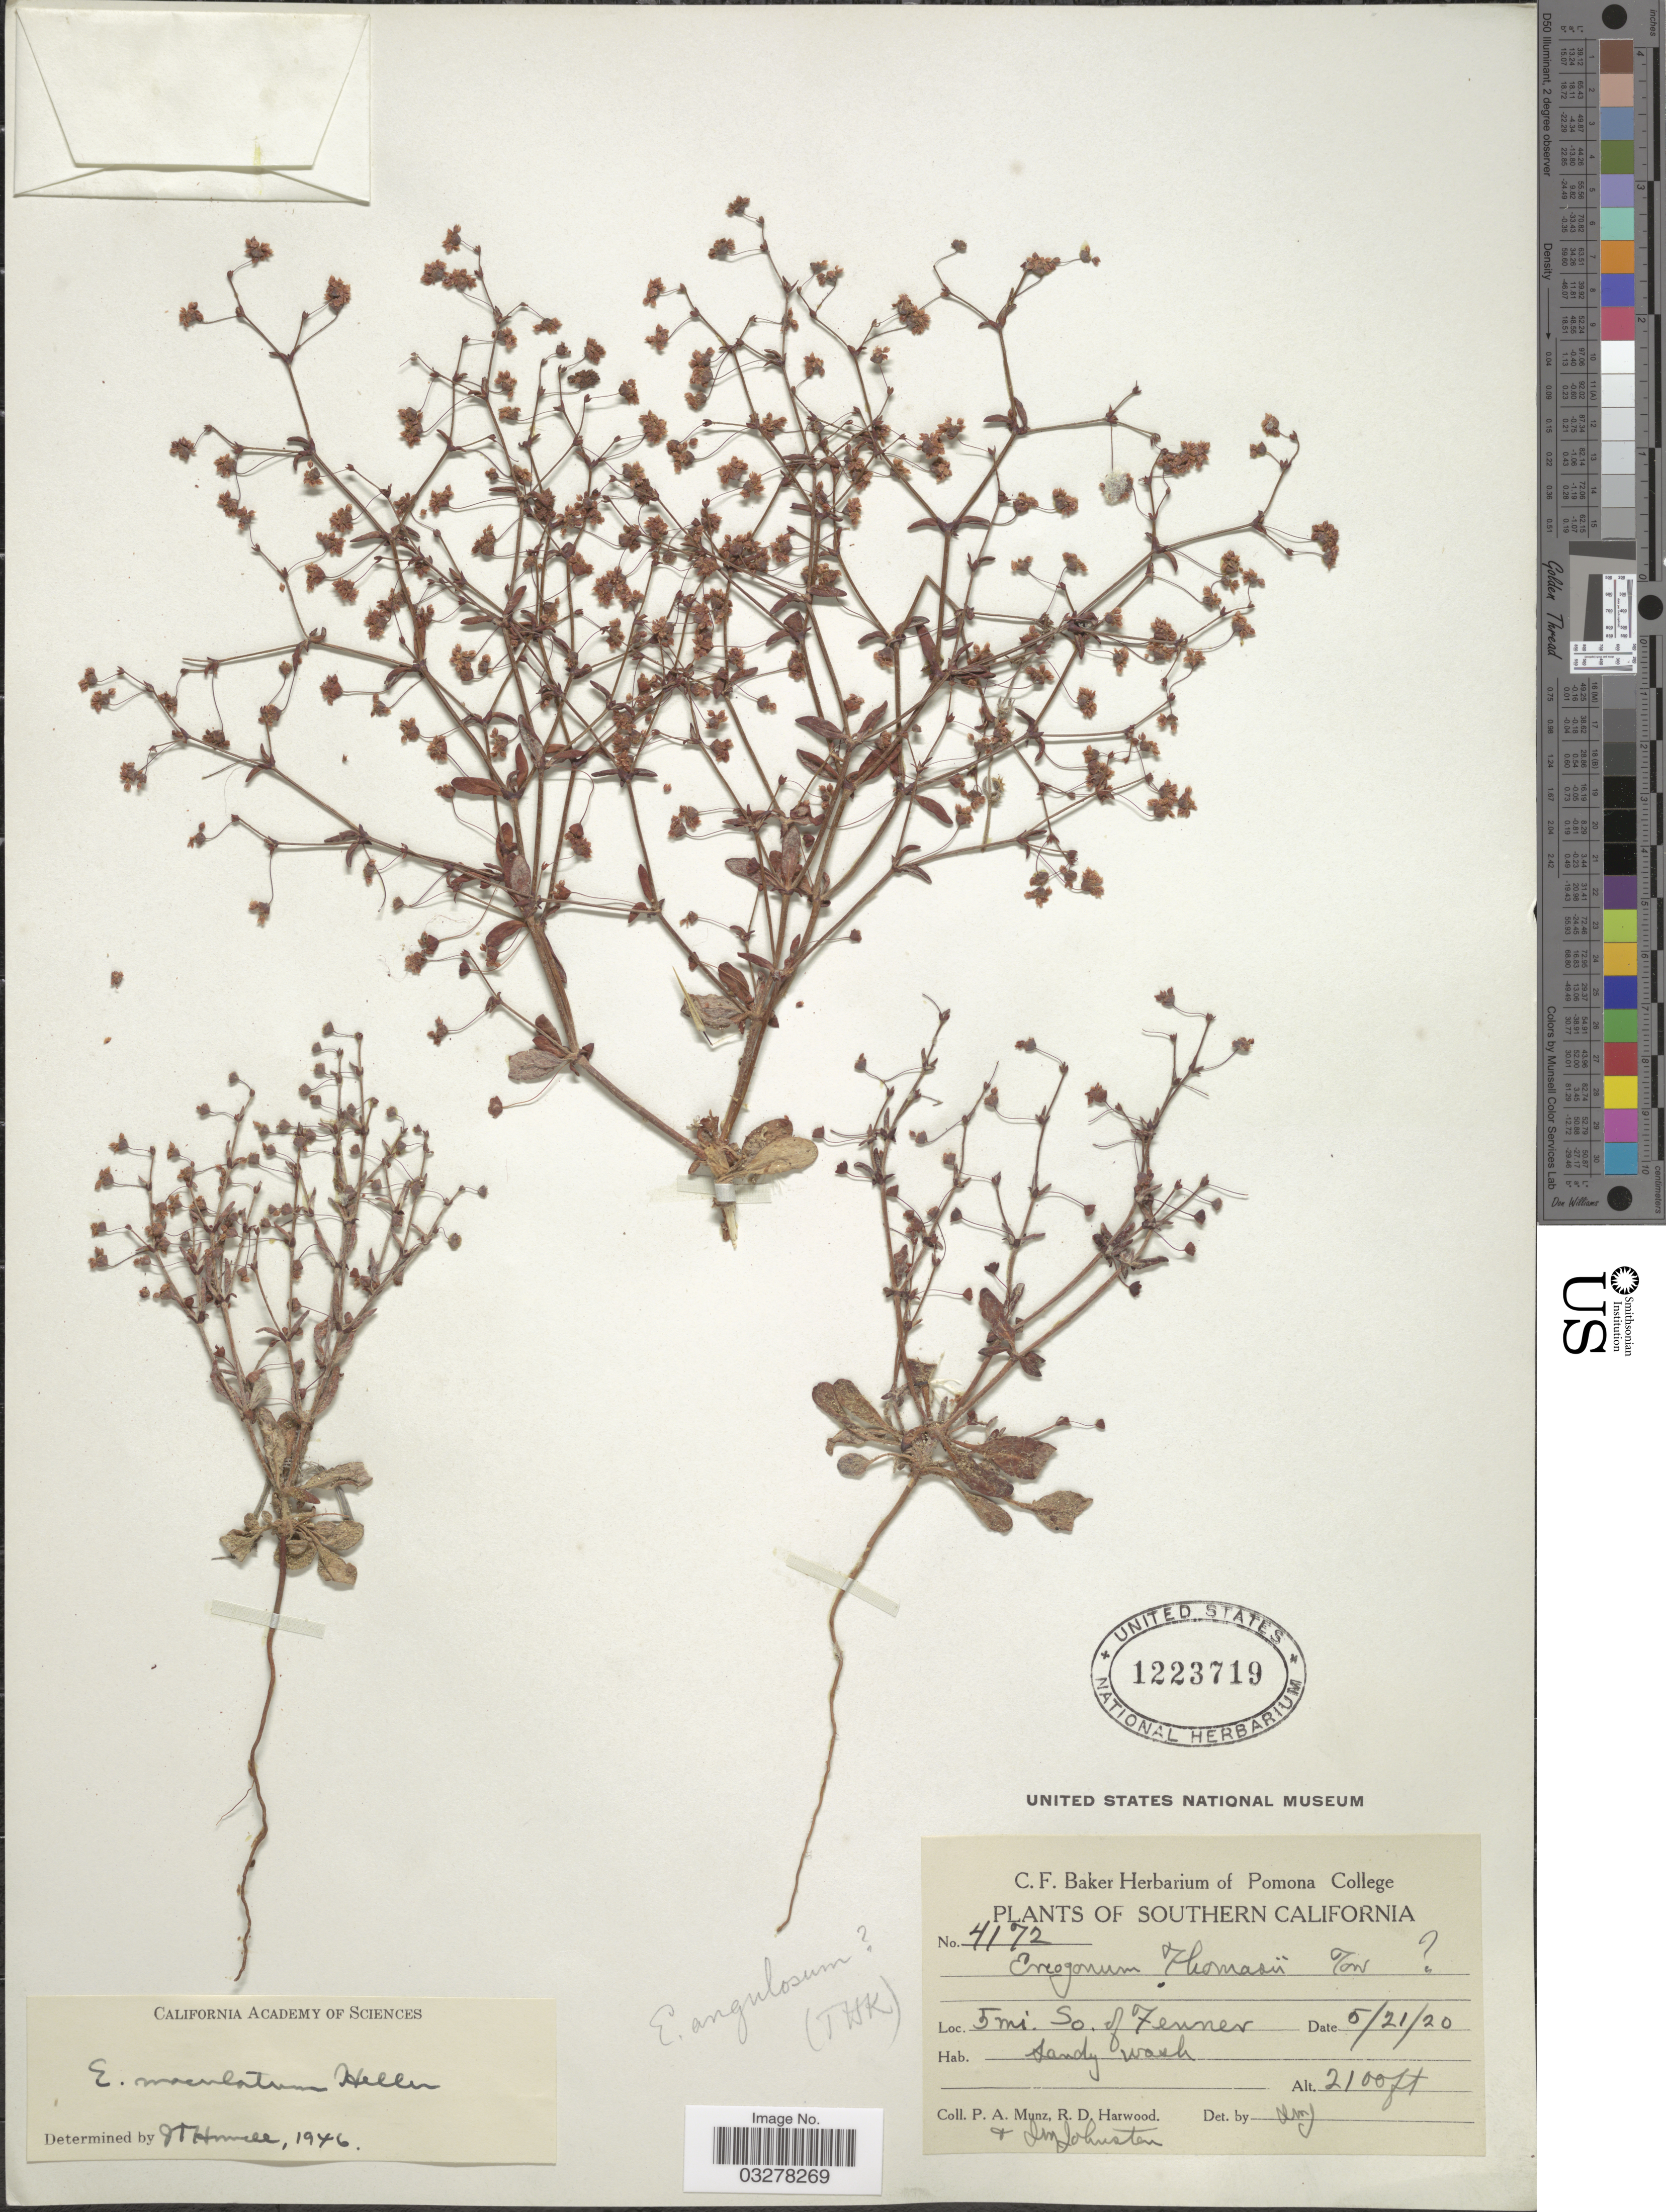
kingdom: Plantae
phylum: Tracheophyta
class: Magnoliopsida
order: Caryophyllales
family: Polygonaceae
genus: Eriogonum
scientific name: Eriogonum maculatum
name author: A. Heller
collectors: P. A. Munz, R. Harwood & I.M. Johnston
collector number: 4172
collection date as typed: Transcribed d/m/y: 21/5/20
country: United States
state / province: California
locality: Southern California. 5 mi. So. of Fenner.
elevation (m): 640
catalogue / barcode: US 1223719